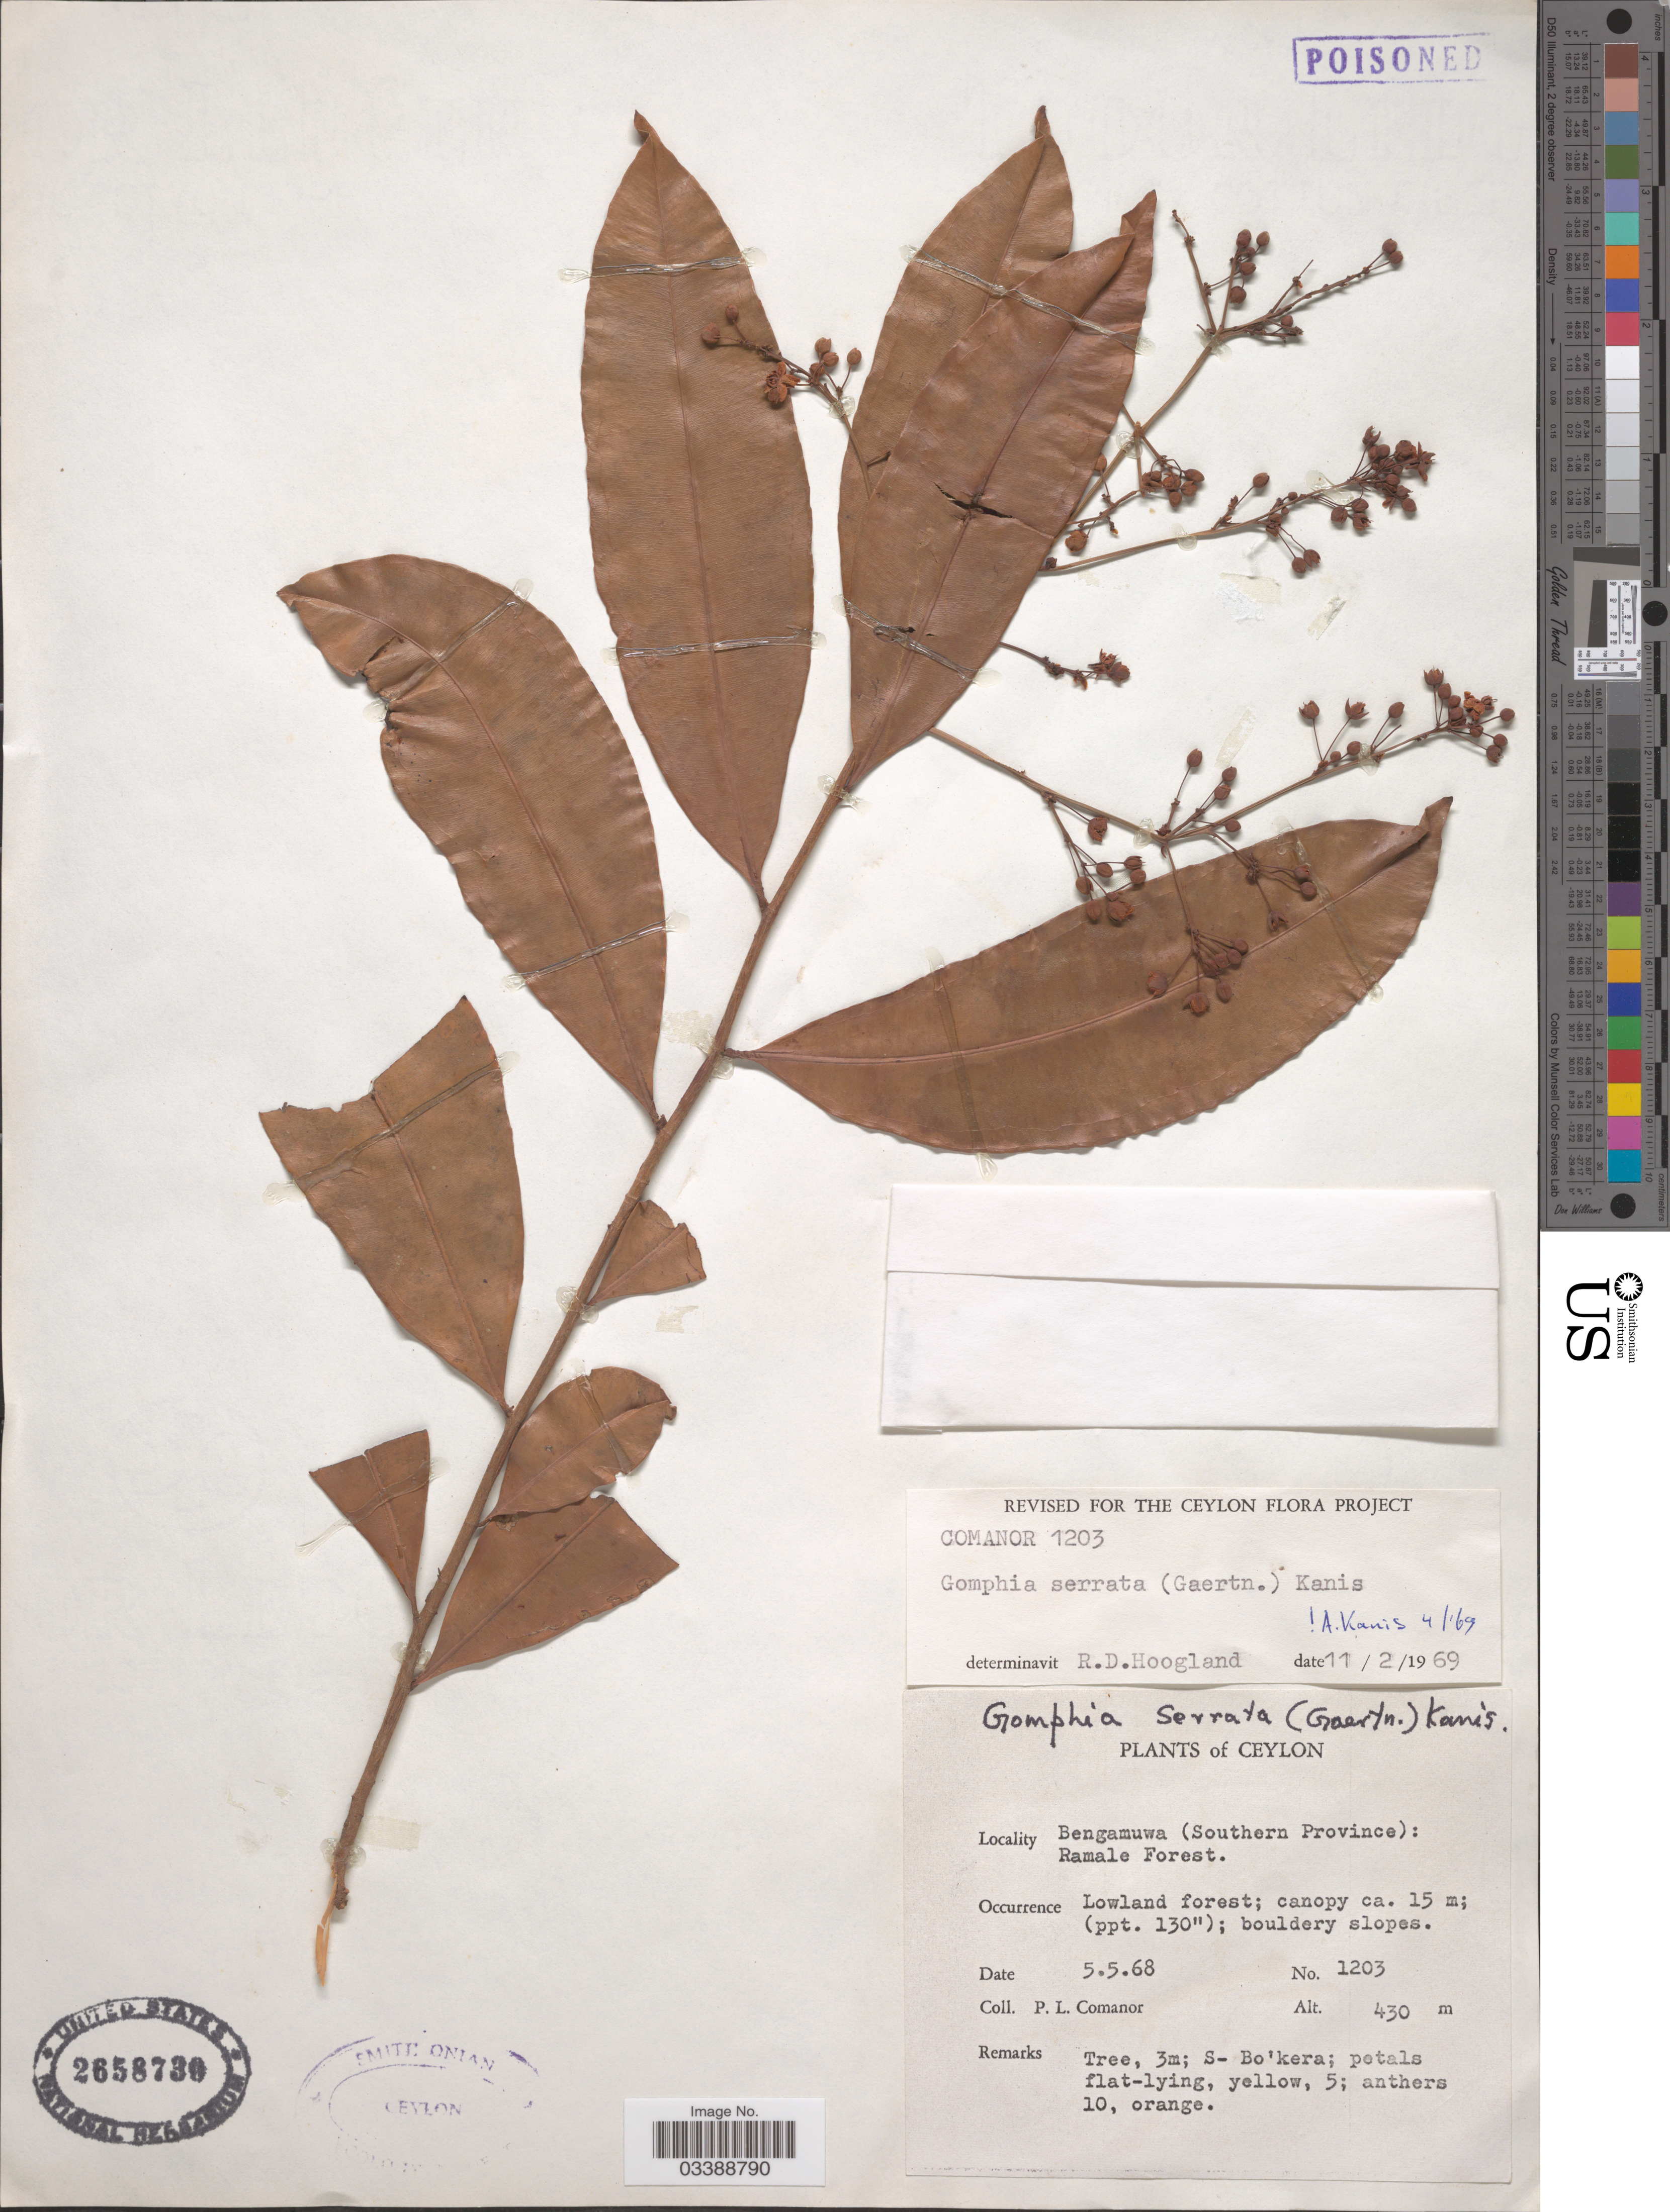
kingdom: Plantae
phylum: Tracheophyta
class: Magnoliopsida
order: Malpighiales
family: Ochnaceae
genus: Campylospermum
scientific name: Campylospermum serratum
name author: (Gaertn.) Bittrich & M.C.E. Amaral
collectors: P. Comanor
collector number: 1203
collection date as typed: Transcribed d/m/y: 5/5/68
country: Sri Lanka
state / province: Southern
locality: Ceylon. Bengamuwa: Ramale Forest.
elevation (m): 430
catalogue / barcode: US 2658730